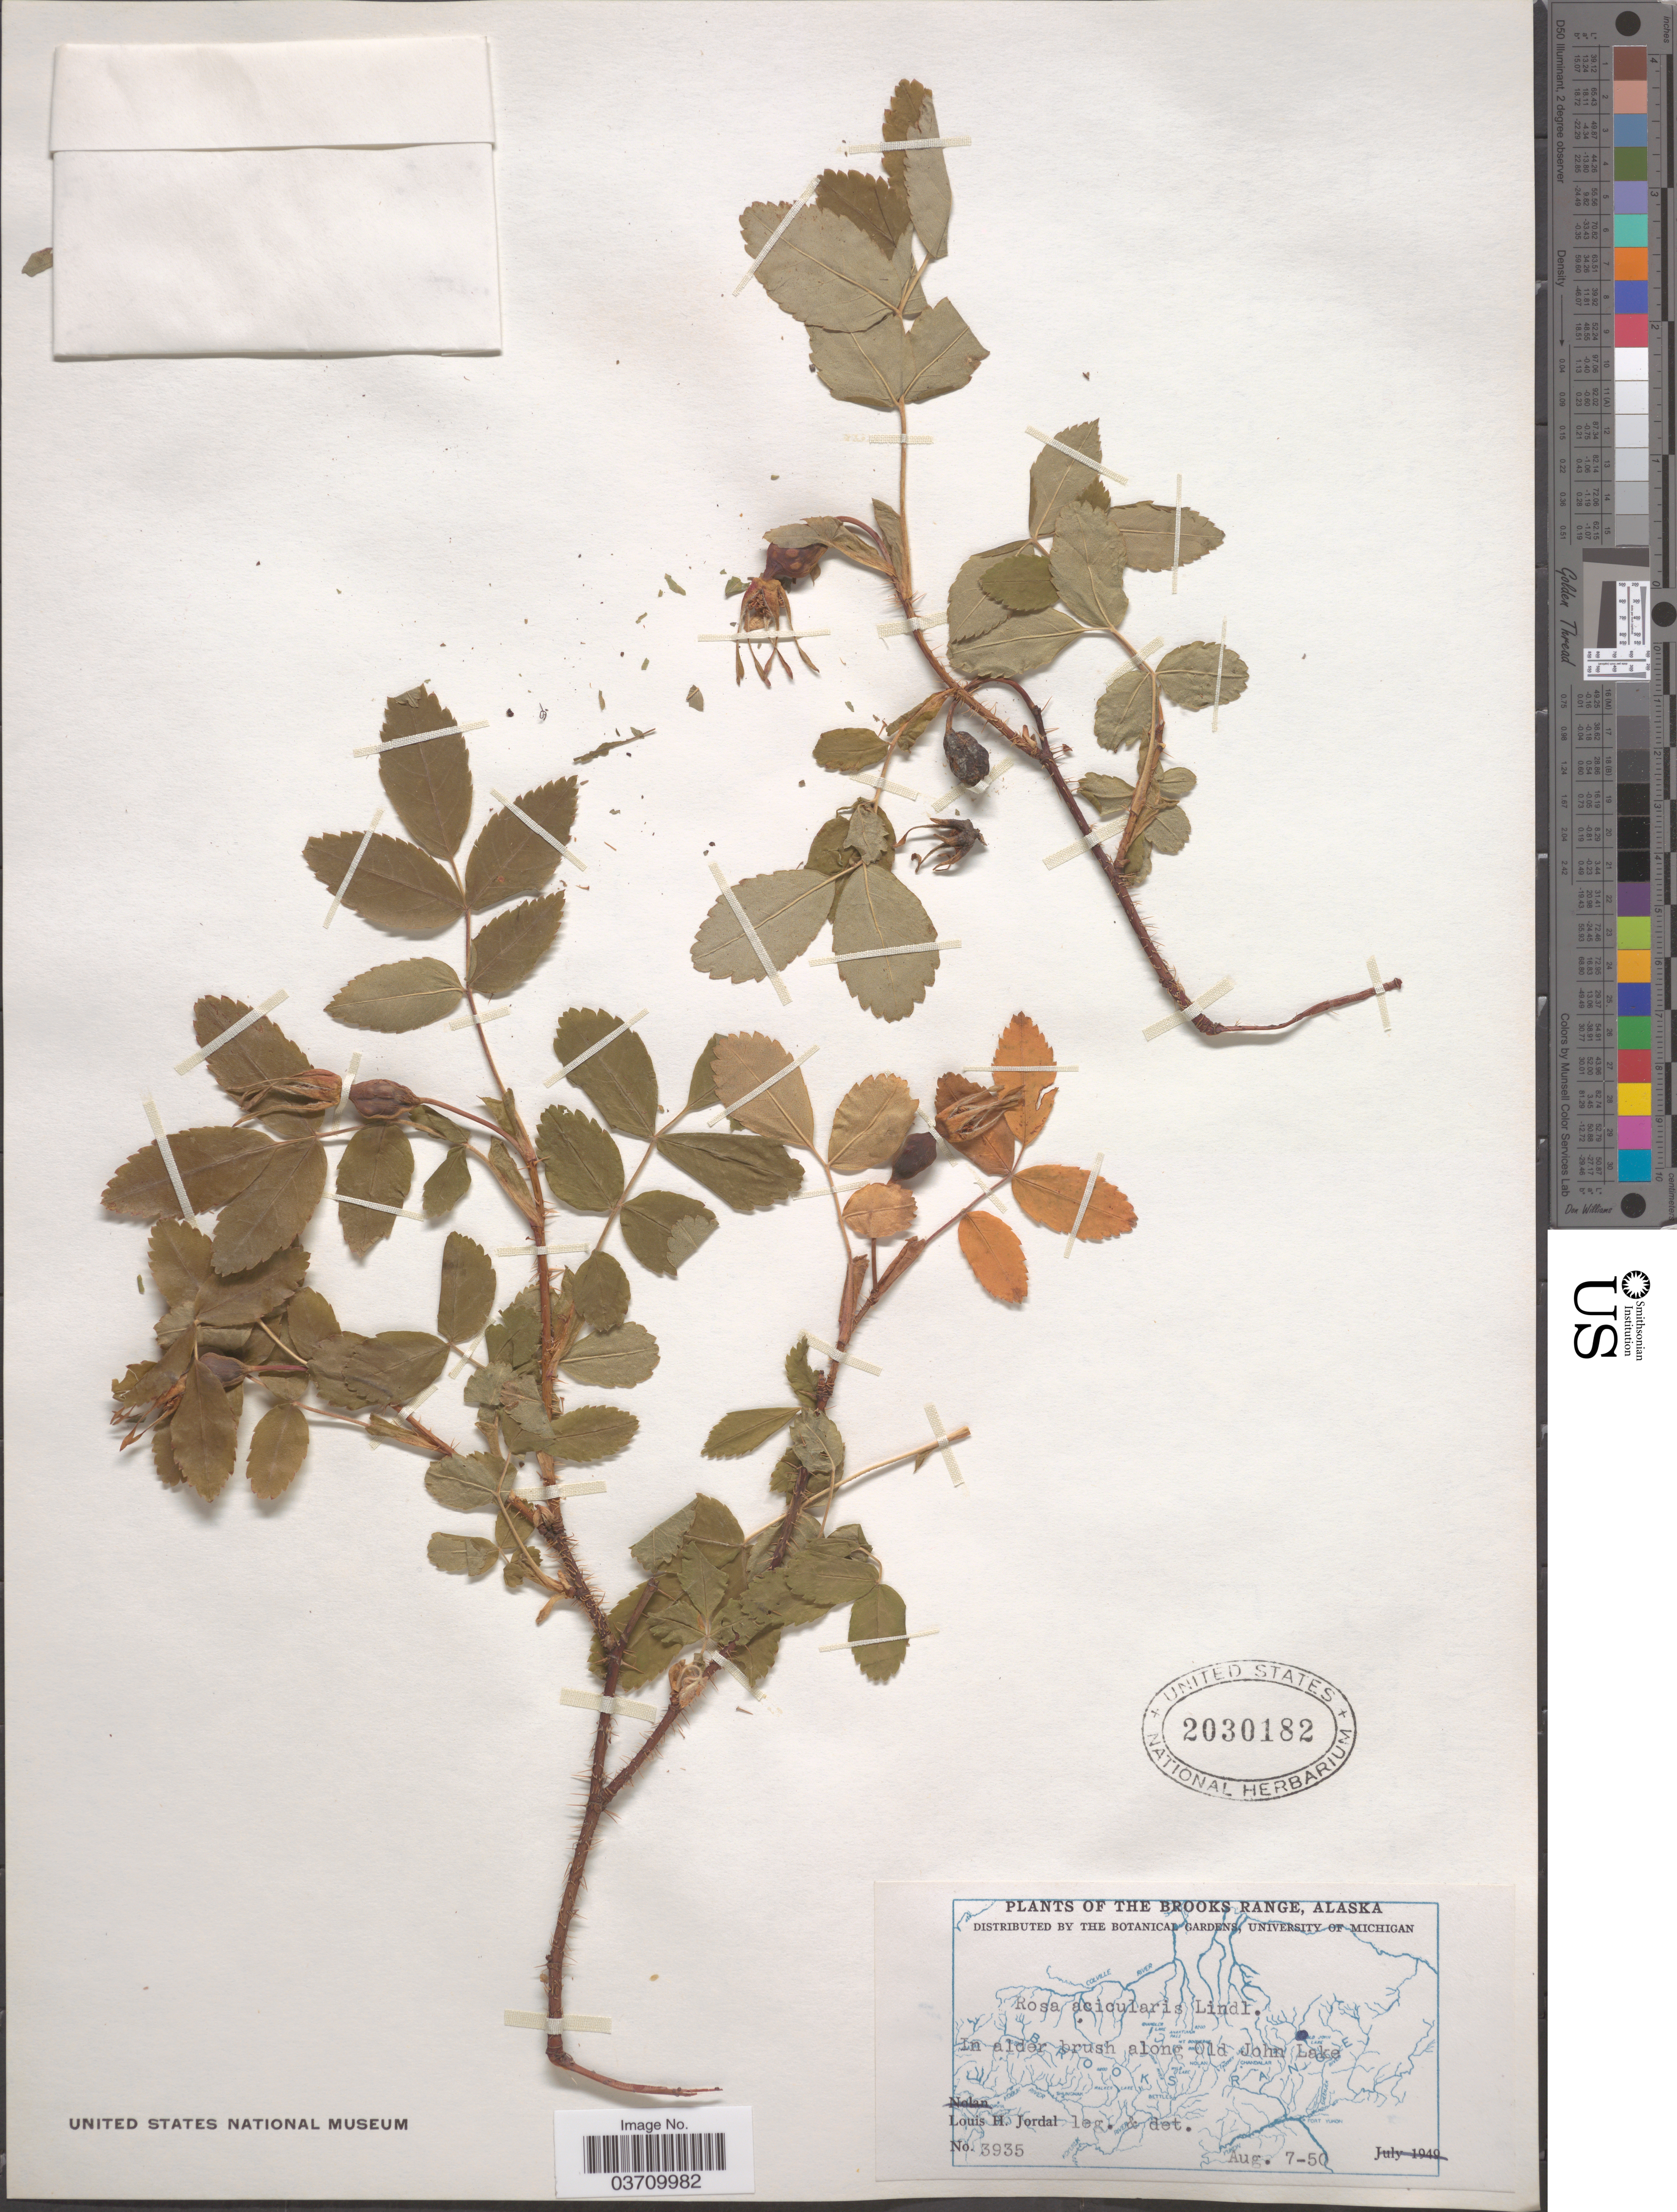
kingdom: Plantae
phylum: Tracheophyta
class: Magnoliopsida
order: Rosales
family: Rosaceae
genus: Rosa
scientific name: Rosa acicularis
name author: Lindl.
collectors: L. Jordal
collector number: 3935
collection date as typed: Transcribed d/m/y: 7/8/50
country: United States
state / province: Alaska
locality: The brooks Range. Along Old John Lake.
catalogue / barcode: US 2030182